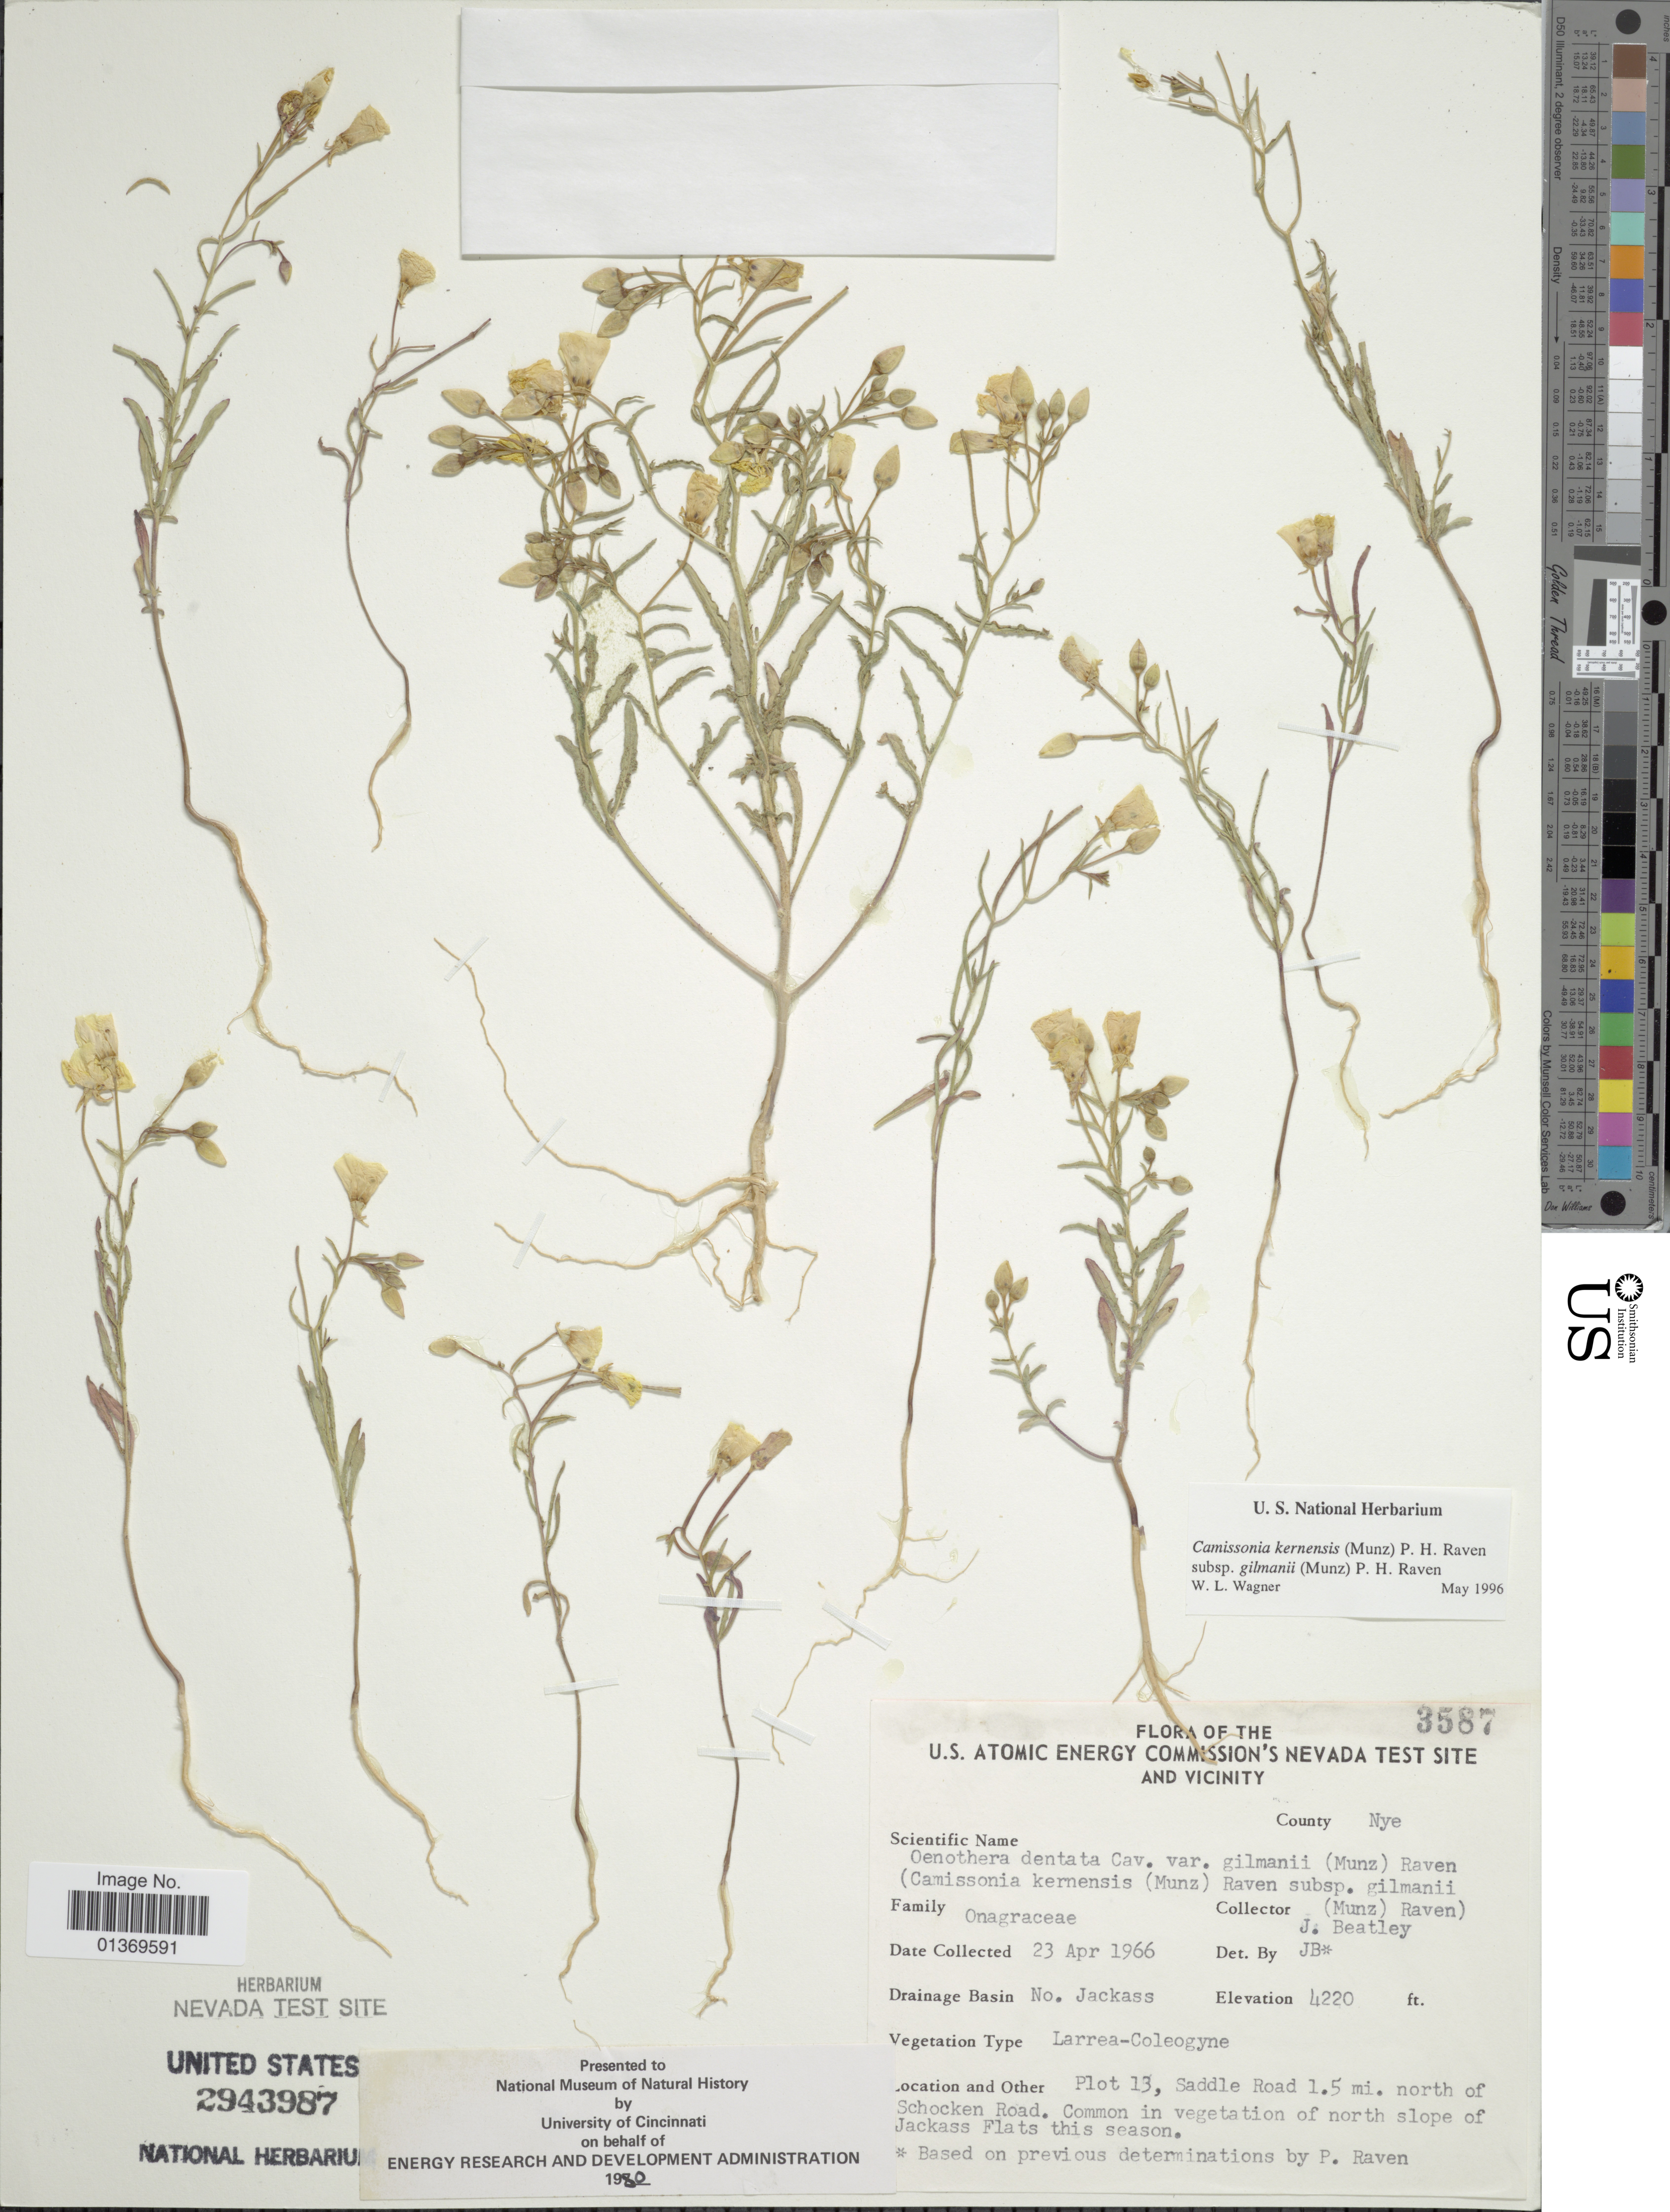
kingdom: Plantae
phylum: Tracheophyta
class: Magnoliopsida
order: Myrtales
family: Onagraceae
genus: Camissonia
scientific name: Camissonia kernensis subsp. gilmanii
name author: (Munz) P.H. Raven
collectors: J. C. Beatley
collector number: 3587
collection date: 1966-04-23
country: United States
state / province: Nevada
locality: U.S. Atomic Energy Commission's Nevada Test Site and Vicinity, No. Jackass, Plot 13, Saddle Road 1.5 mi. north of Schocken Road, County Nye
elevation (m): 1286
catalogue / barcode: US 2943987